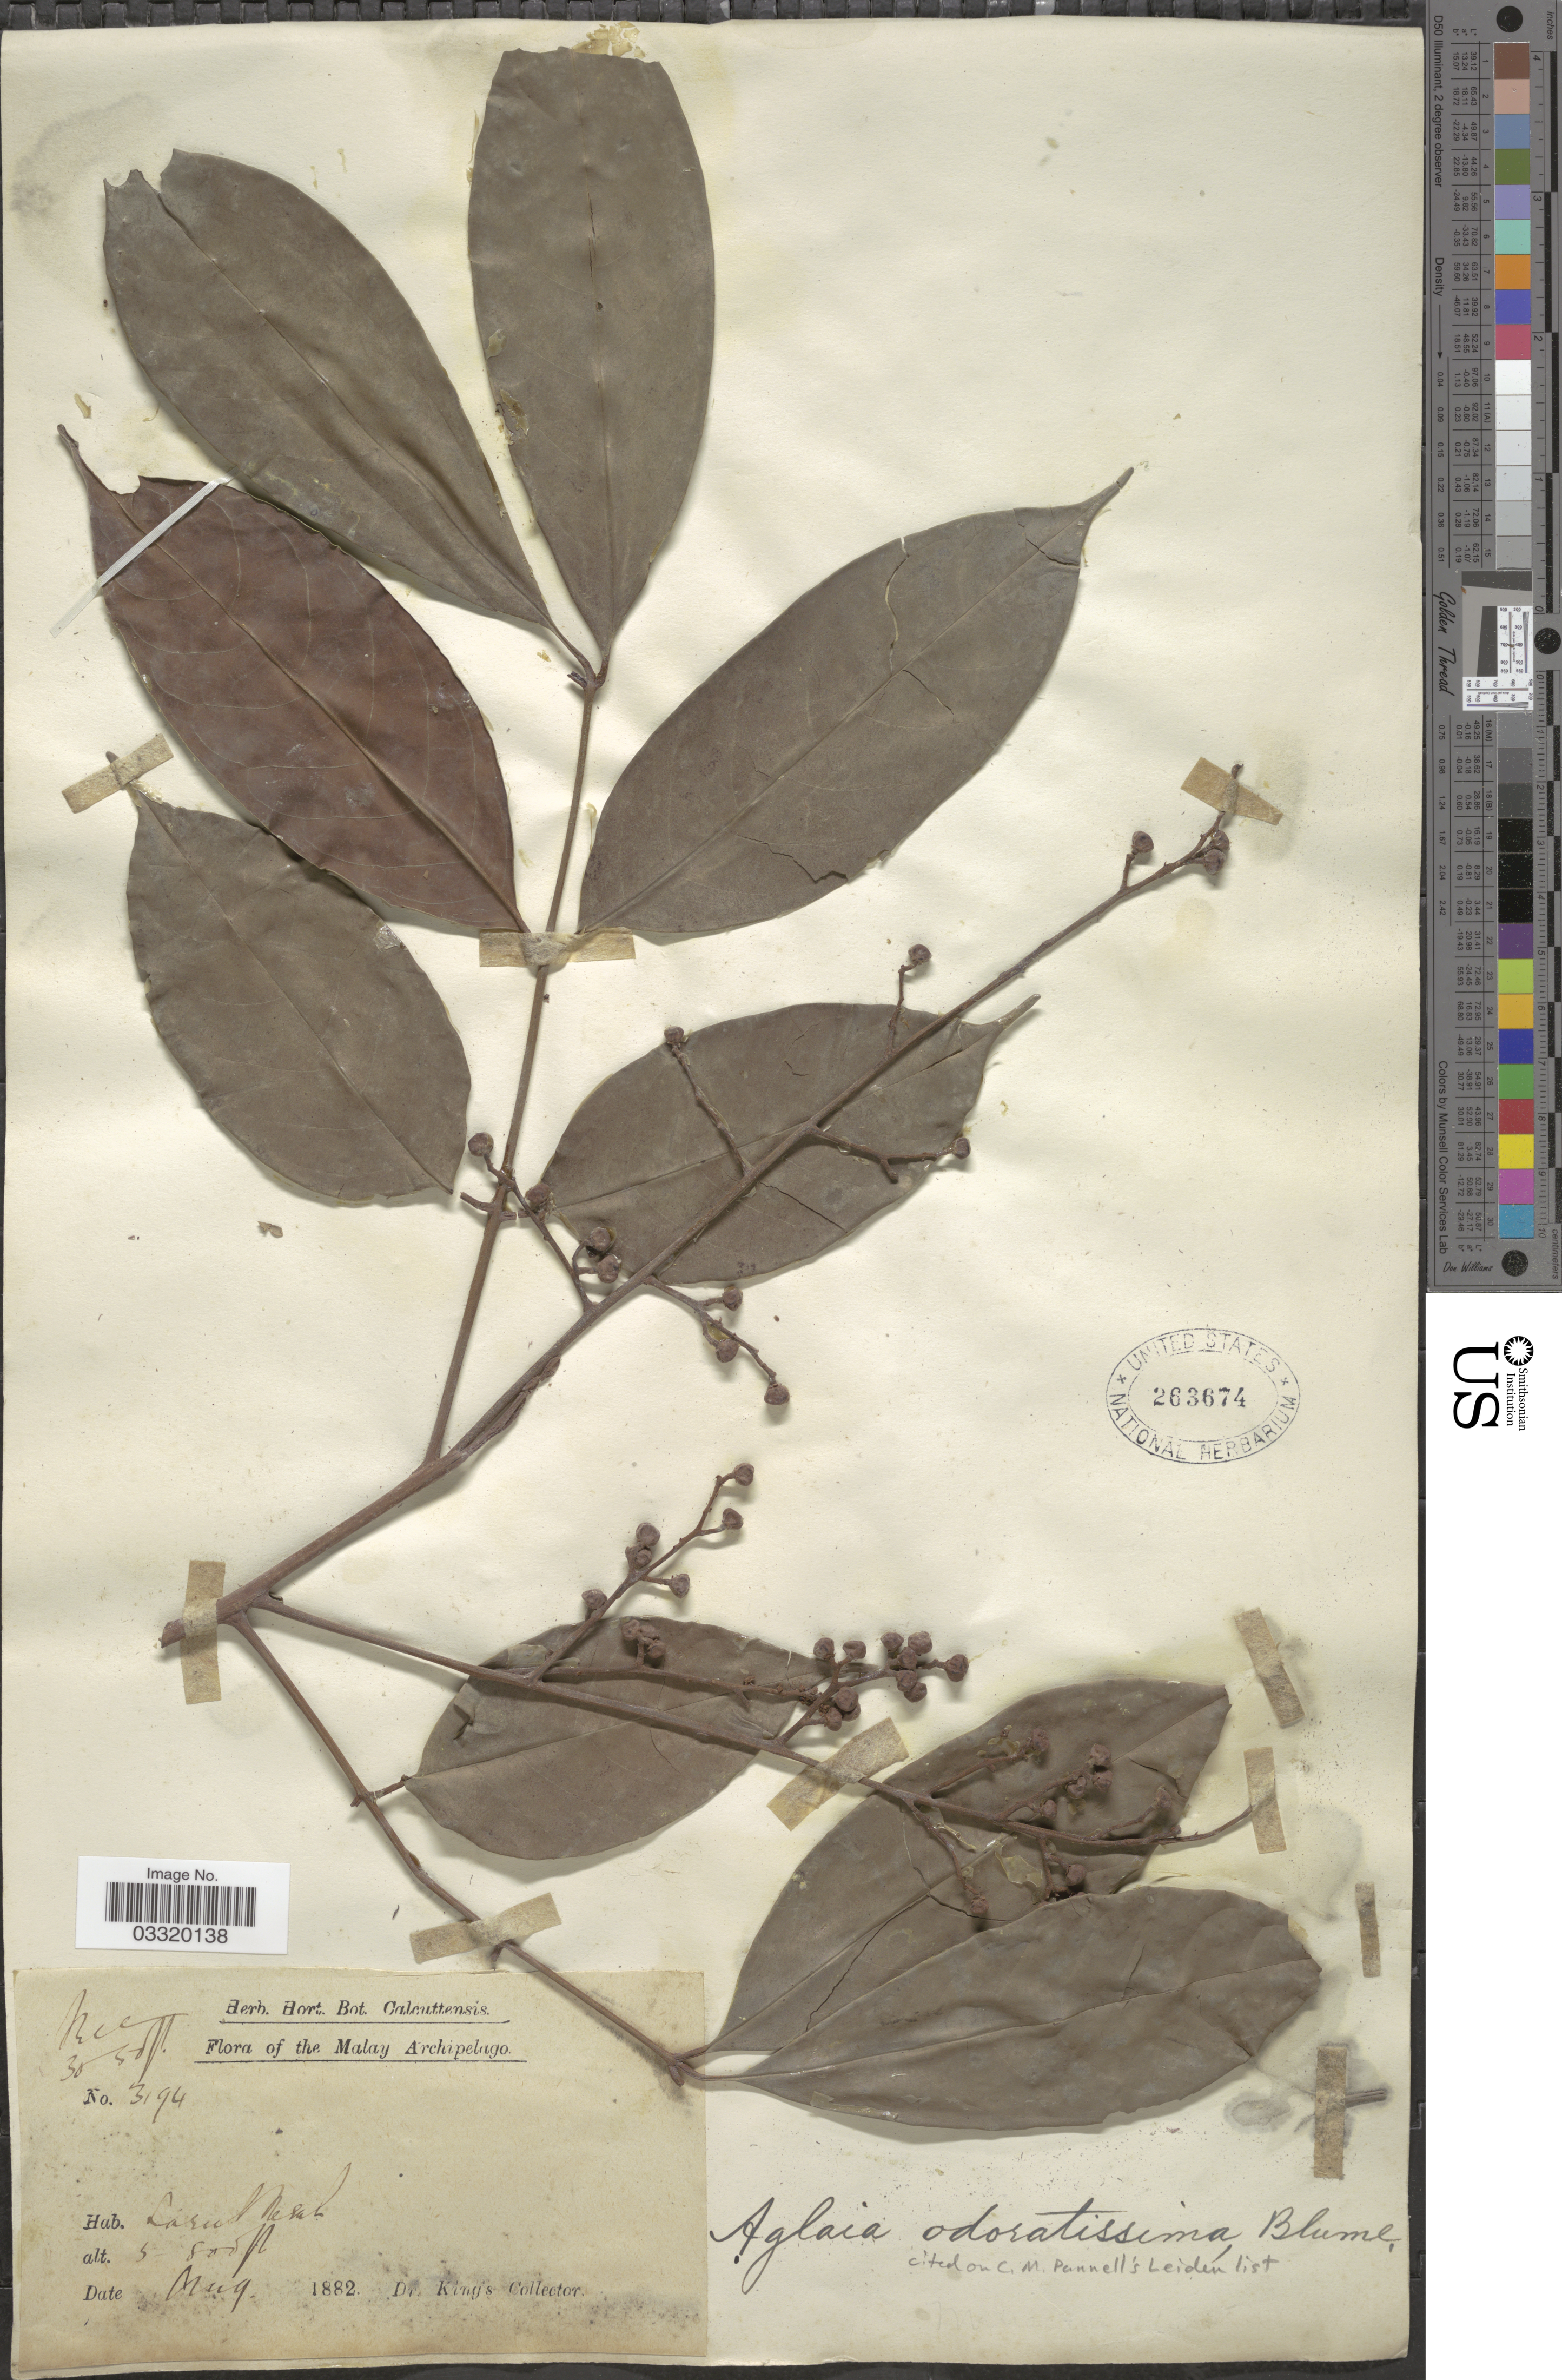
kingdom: Plantae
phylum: Tracheophyta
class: Magnoliopsida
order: Sapindales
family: Meliaceae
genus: Aglaia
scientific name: Aglaia odoratissima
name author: Blume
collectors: Dr. King's collector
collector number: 3194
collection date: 1882-05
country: Malaysia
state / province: Perak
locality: Malay Archipelago. Larut, Perak.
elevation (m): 152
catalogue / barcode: US 263674